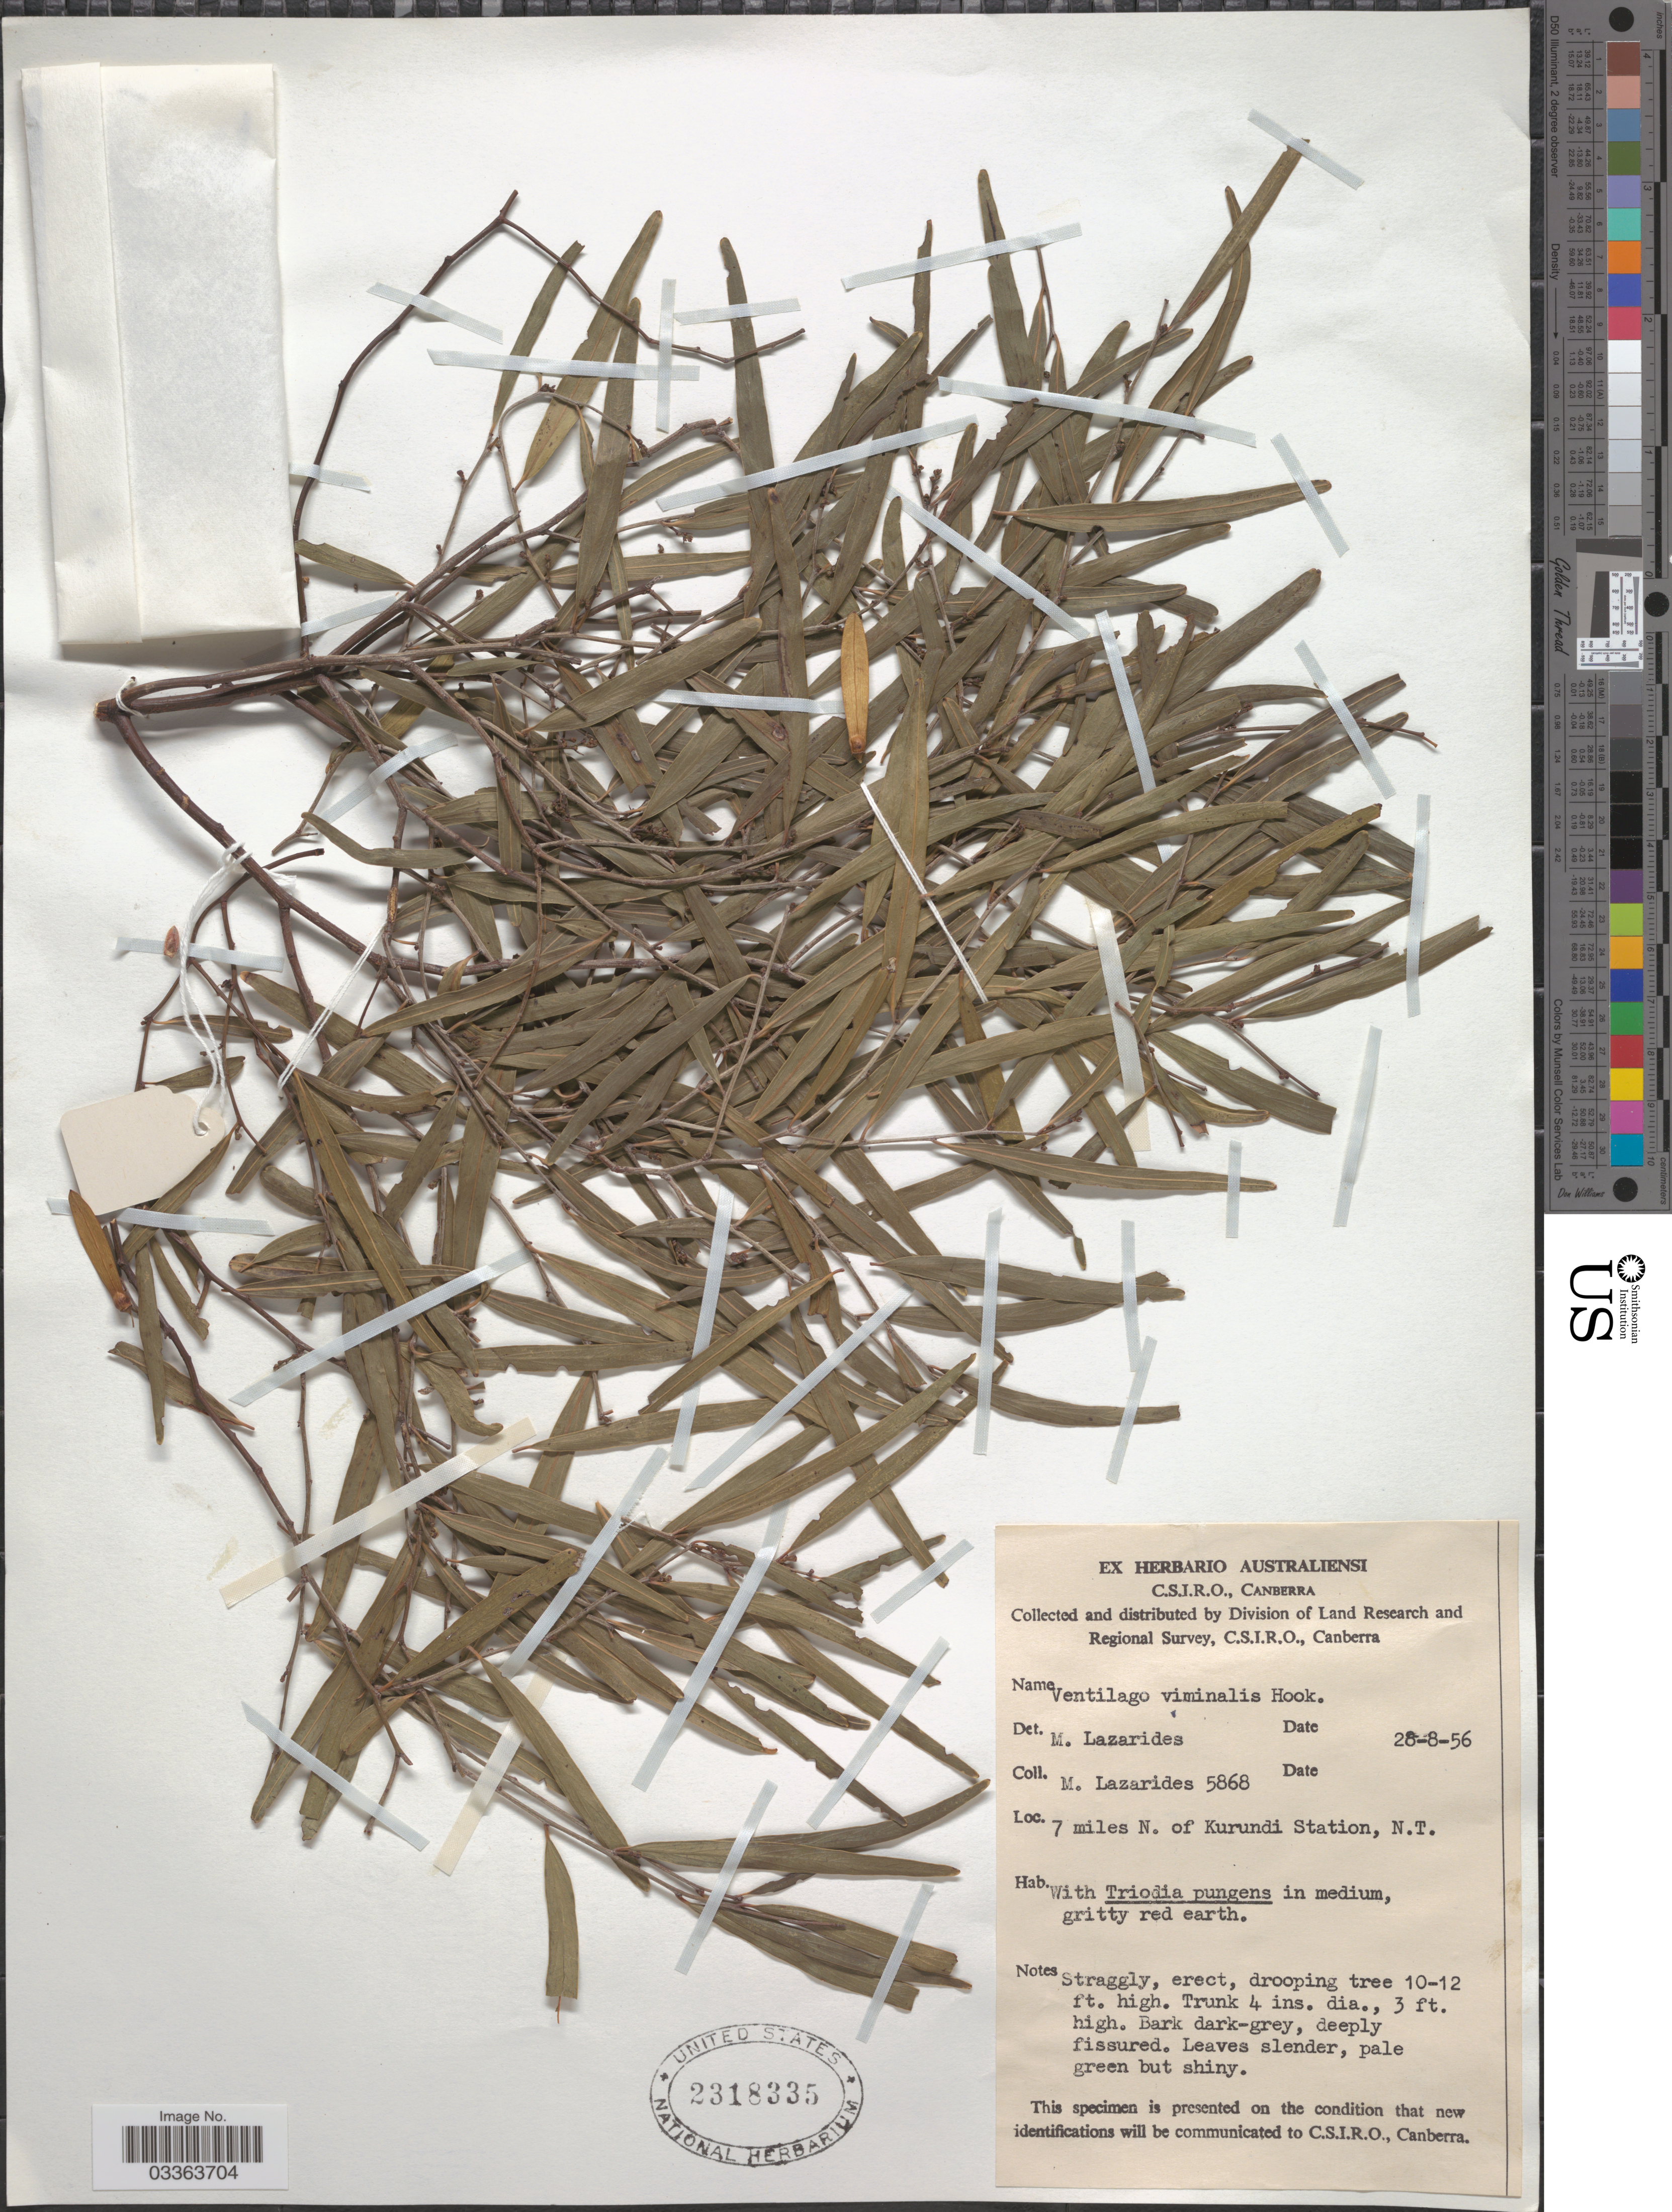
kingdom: Plantae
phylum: Tracheophyta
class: Magnoliopsida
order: Rosales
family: Rhamnaceae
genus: Ventilago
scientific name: Ventilago viminalis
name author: Hook.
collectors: M. Lazarides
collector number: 5868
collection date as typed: Transcribed d/m/y: 28/8/56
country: Australia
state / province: Northern Territory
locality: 7 miles N. of Kurundi Station.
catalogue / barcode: US 2318335